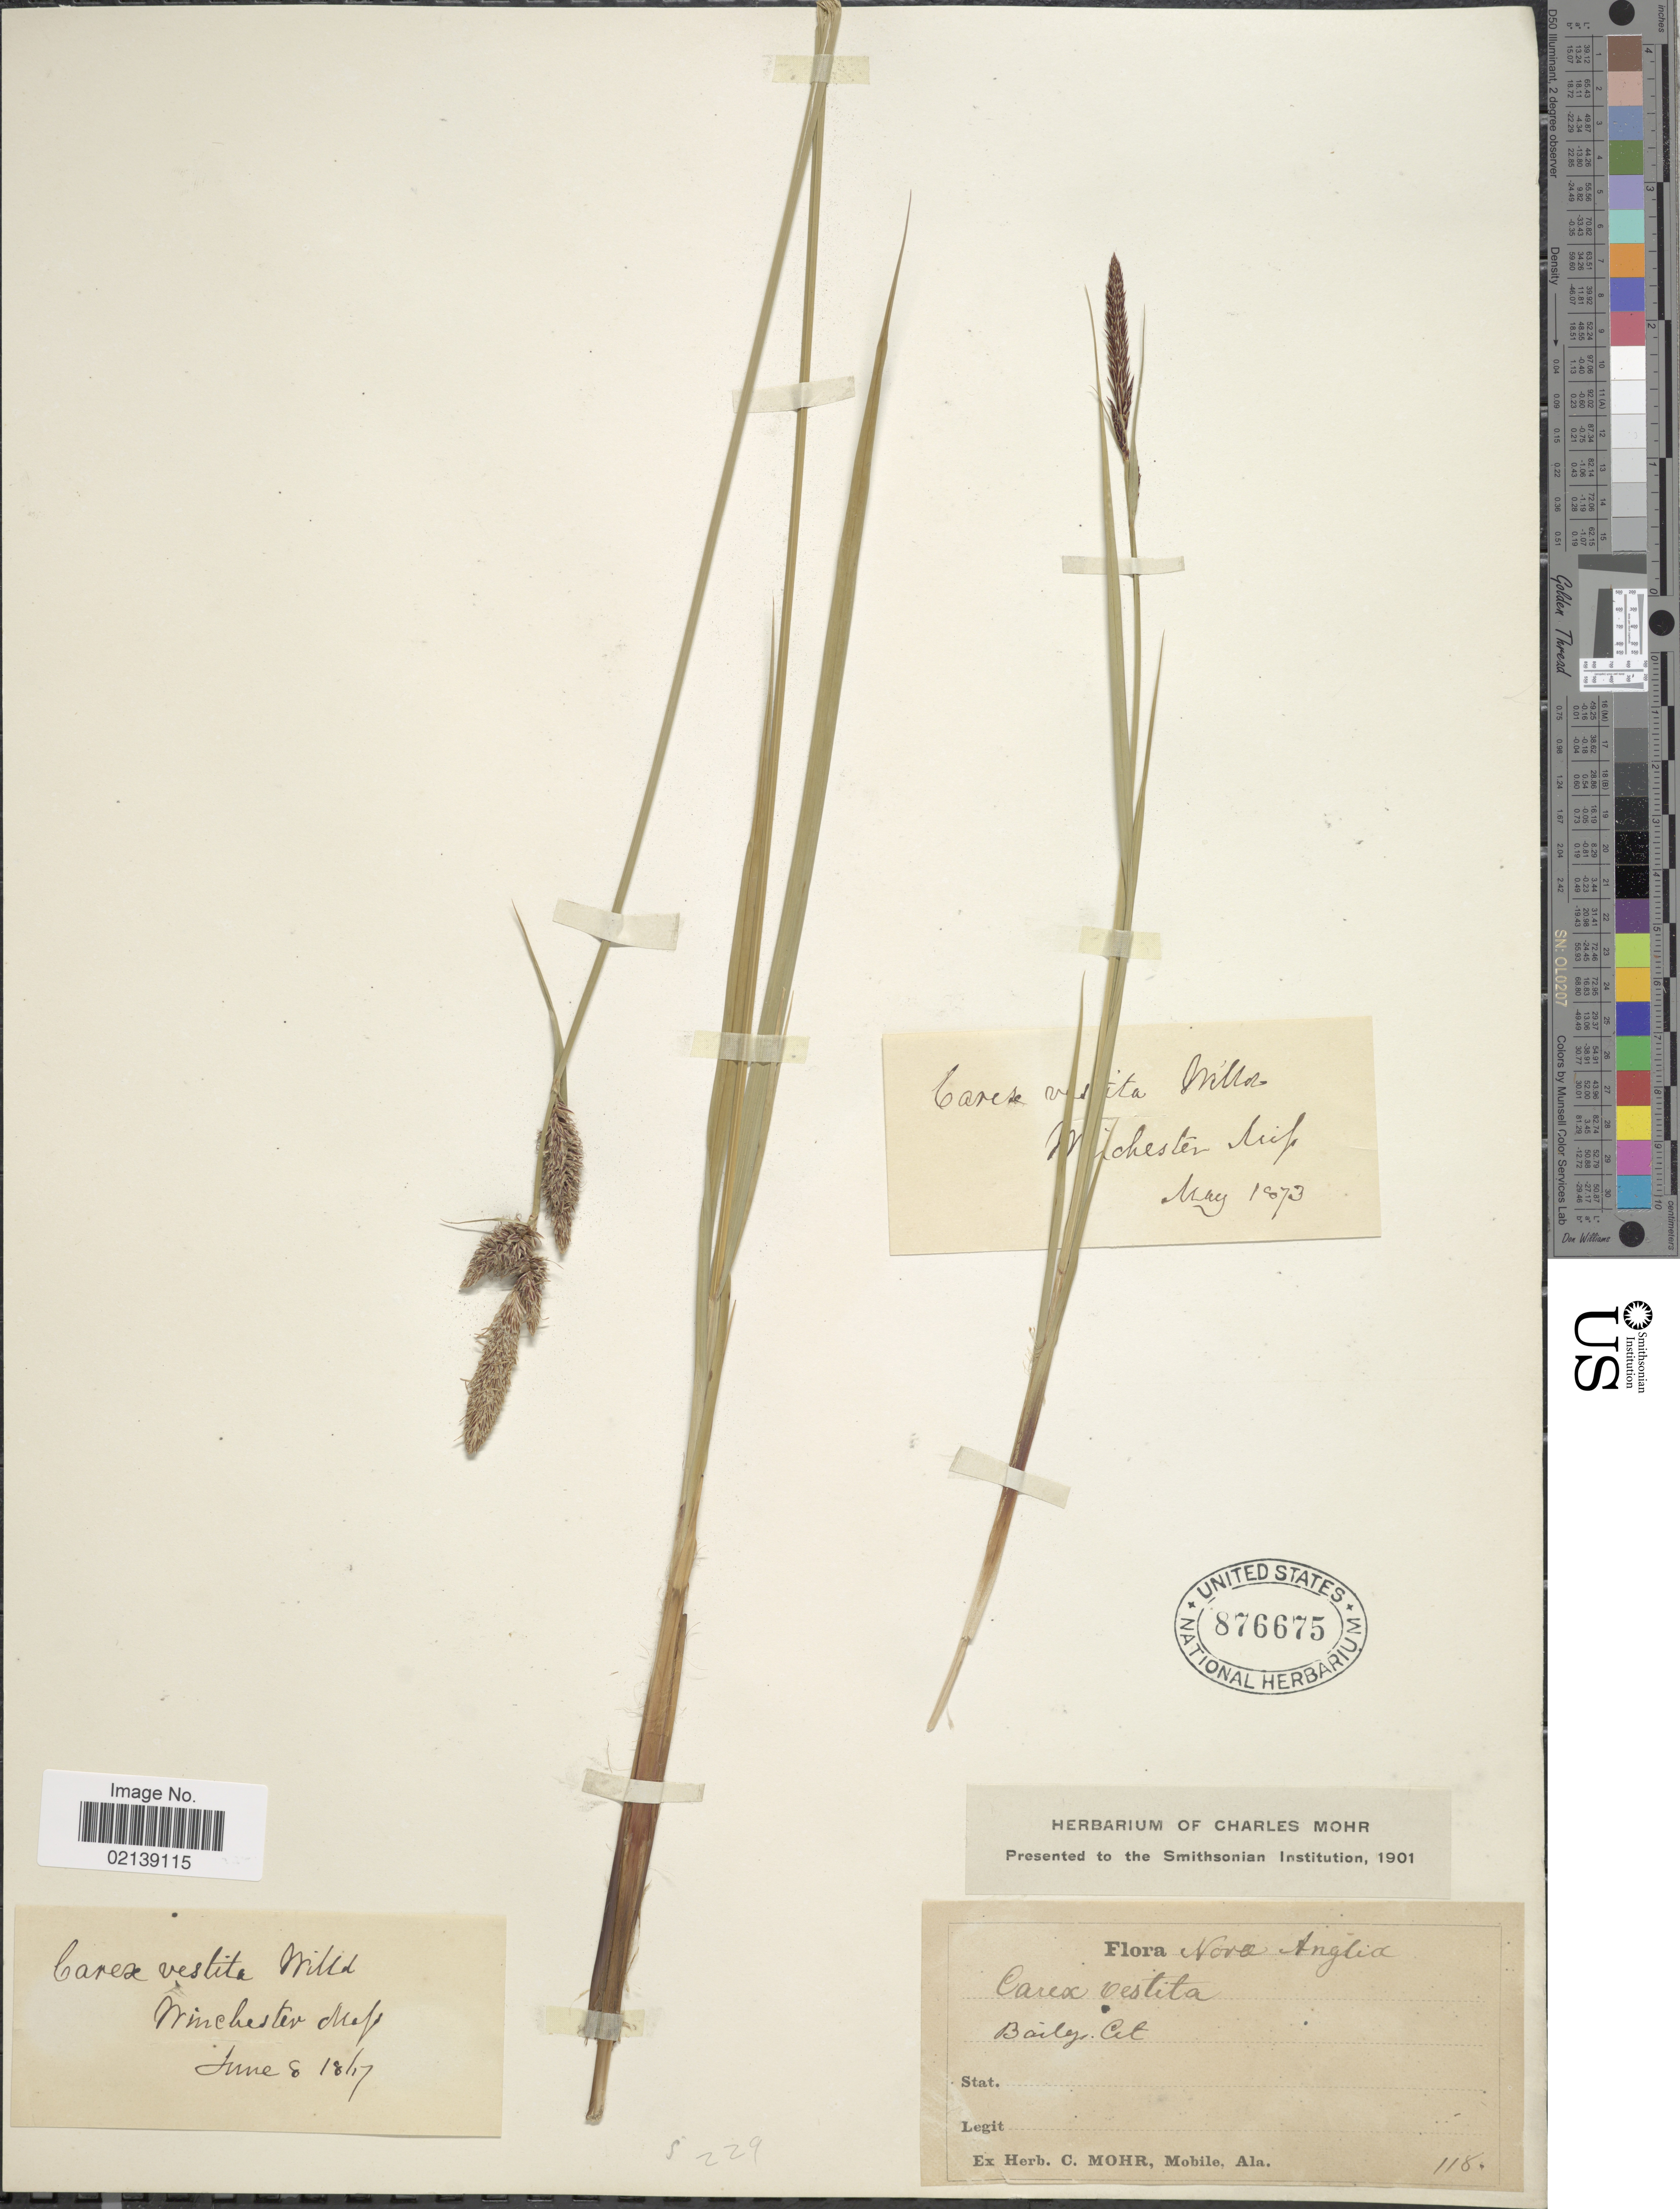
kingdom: Plantae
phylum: Tracheophyta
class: Liliopsida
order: Poales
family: Cyperaceae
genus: Carex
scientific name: Carex vestita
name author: Willd.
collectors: ex herb. C. Mohr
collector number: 118 ?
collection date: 1817-06-08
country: United States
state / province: Massachusetts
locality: Nova Anglia, Winchester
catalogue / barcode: US 876675